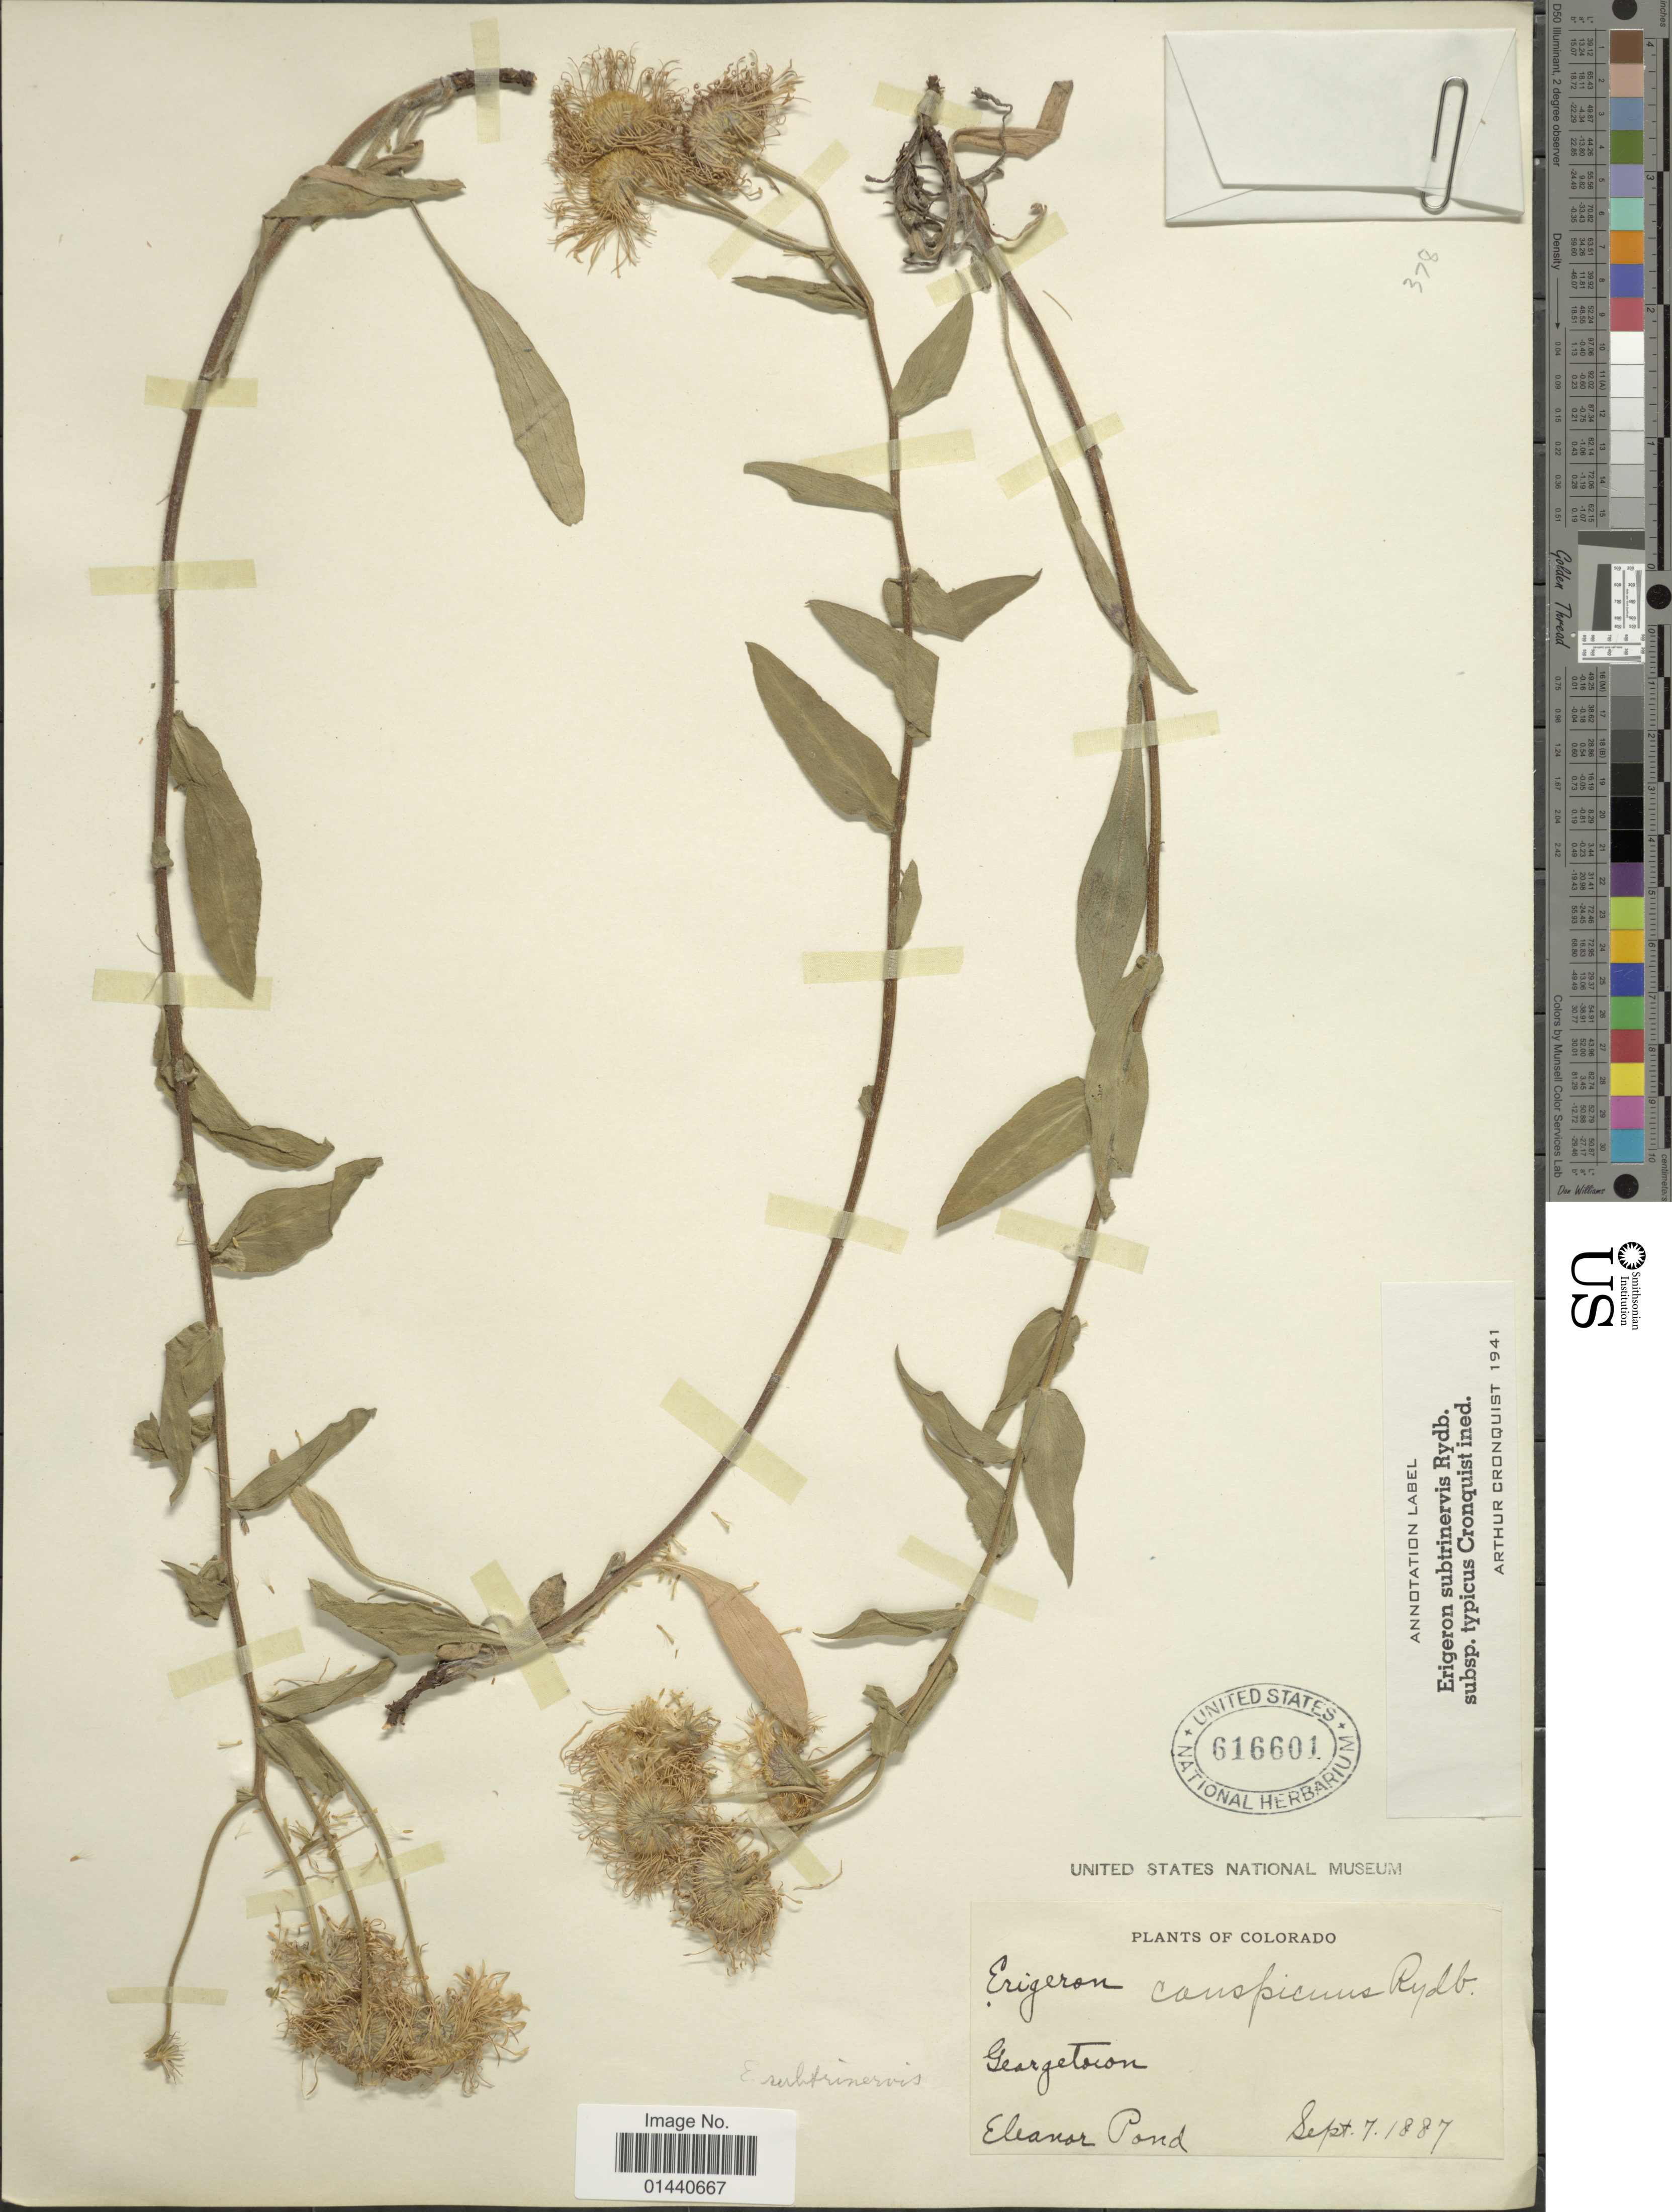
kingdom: Plantae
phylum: Tracheophyta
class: Magnoliopsida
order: Asterales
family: Asteraceae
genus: Erigeron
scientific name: Erigeron subtrinervis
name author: Rydb. ex Porter & Britton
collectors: E. Pond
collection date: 1887-09-07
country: United States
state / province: Colorado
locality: Georgetown.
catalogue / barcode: US 616601